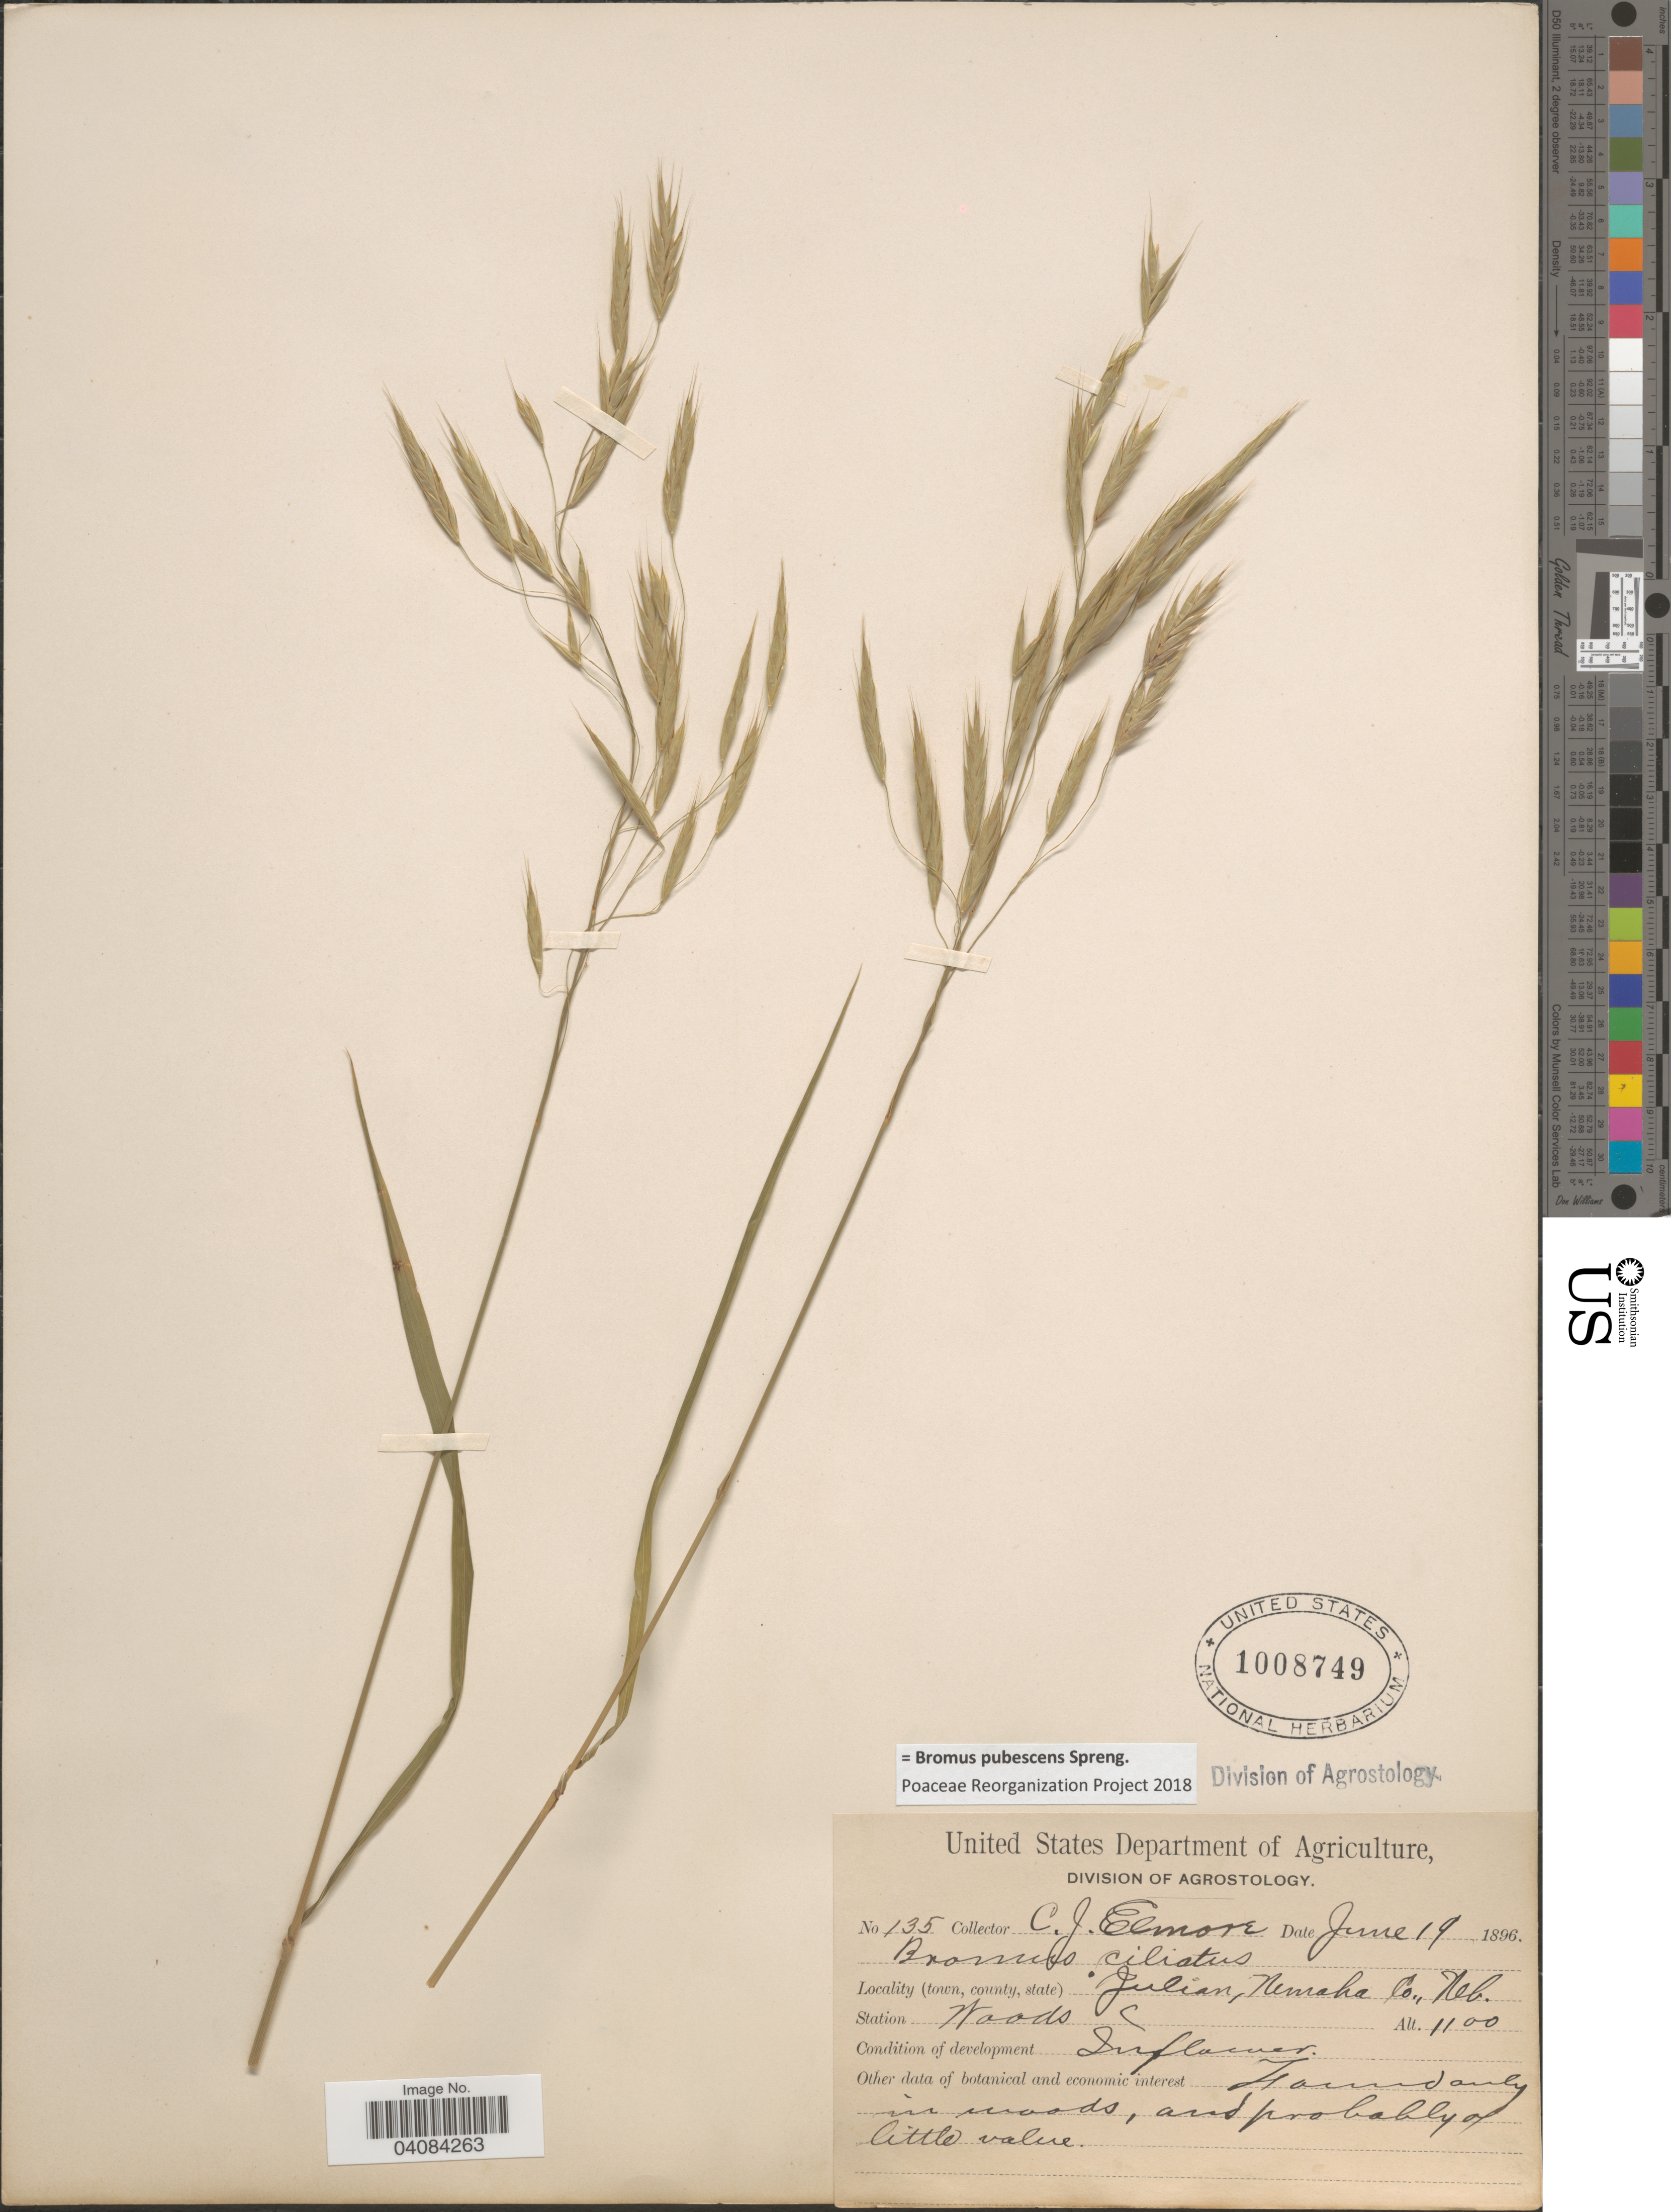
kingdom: Plantae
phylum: Tracheophyta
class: Liliopsida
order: Poales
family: Poaceae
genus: Bromus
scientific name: Bromus pubescens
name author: Muhl. ex Willd.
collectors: C. Elmore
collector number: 135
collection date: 1896-06-19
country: United States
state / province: Nebraska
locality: Julian, Nemaha Co. Station Woods C.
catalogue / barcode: US 1008749